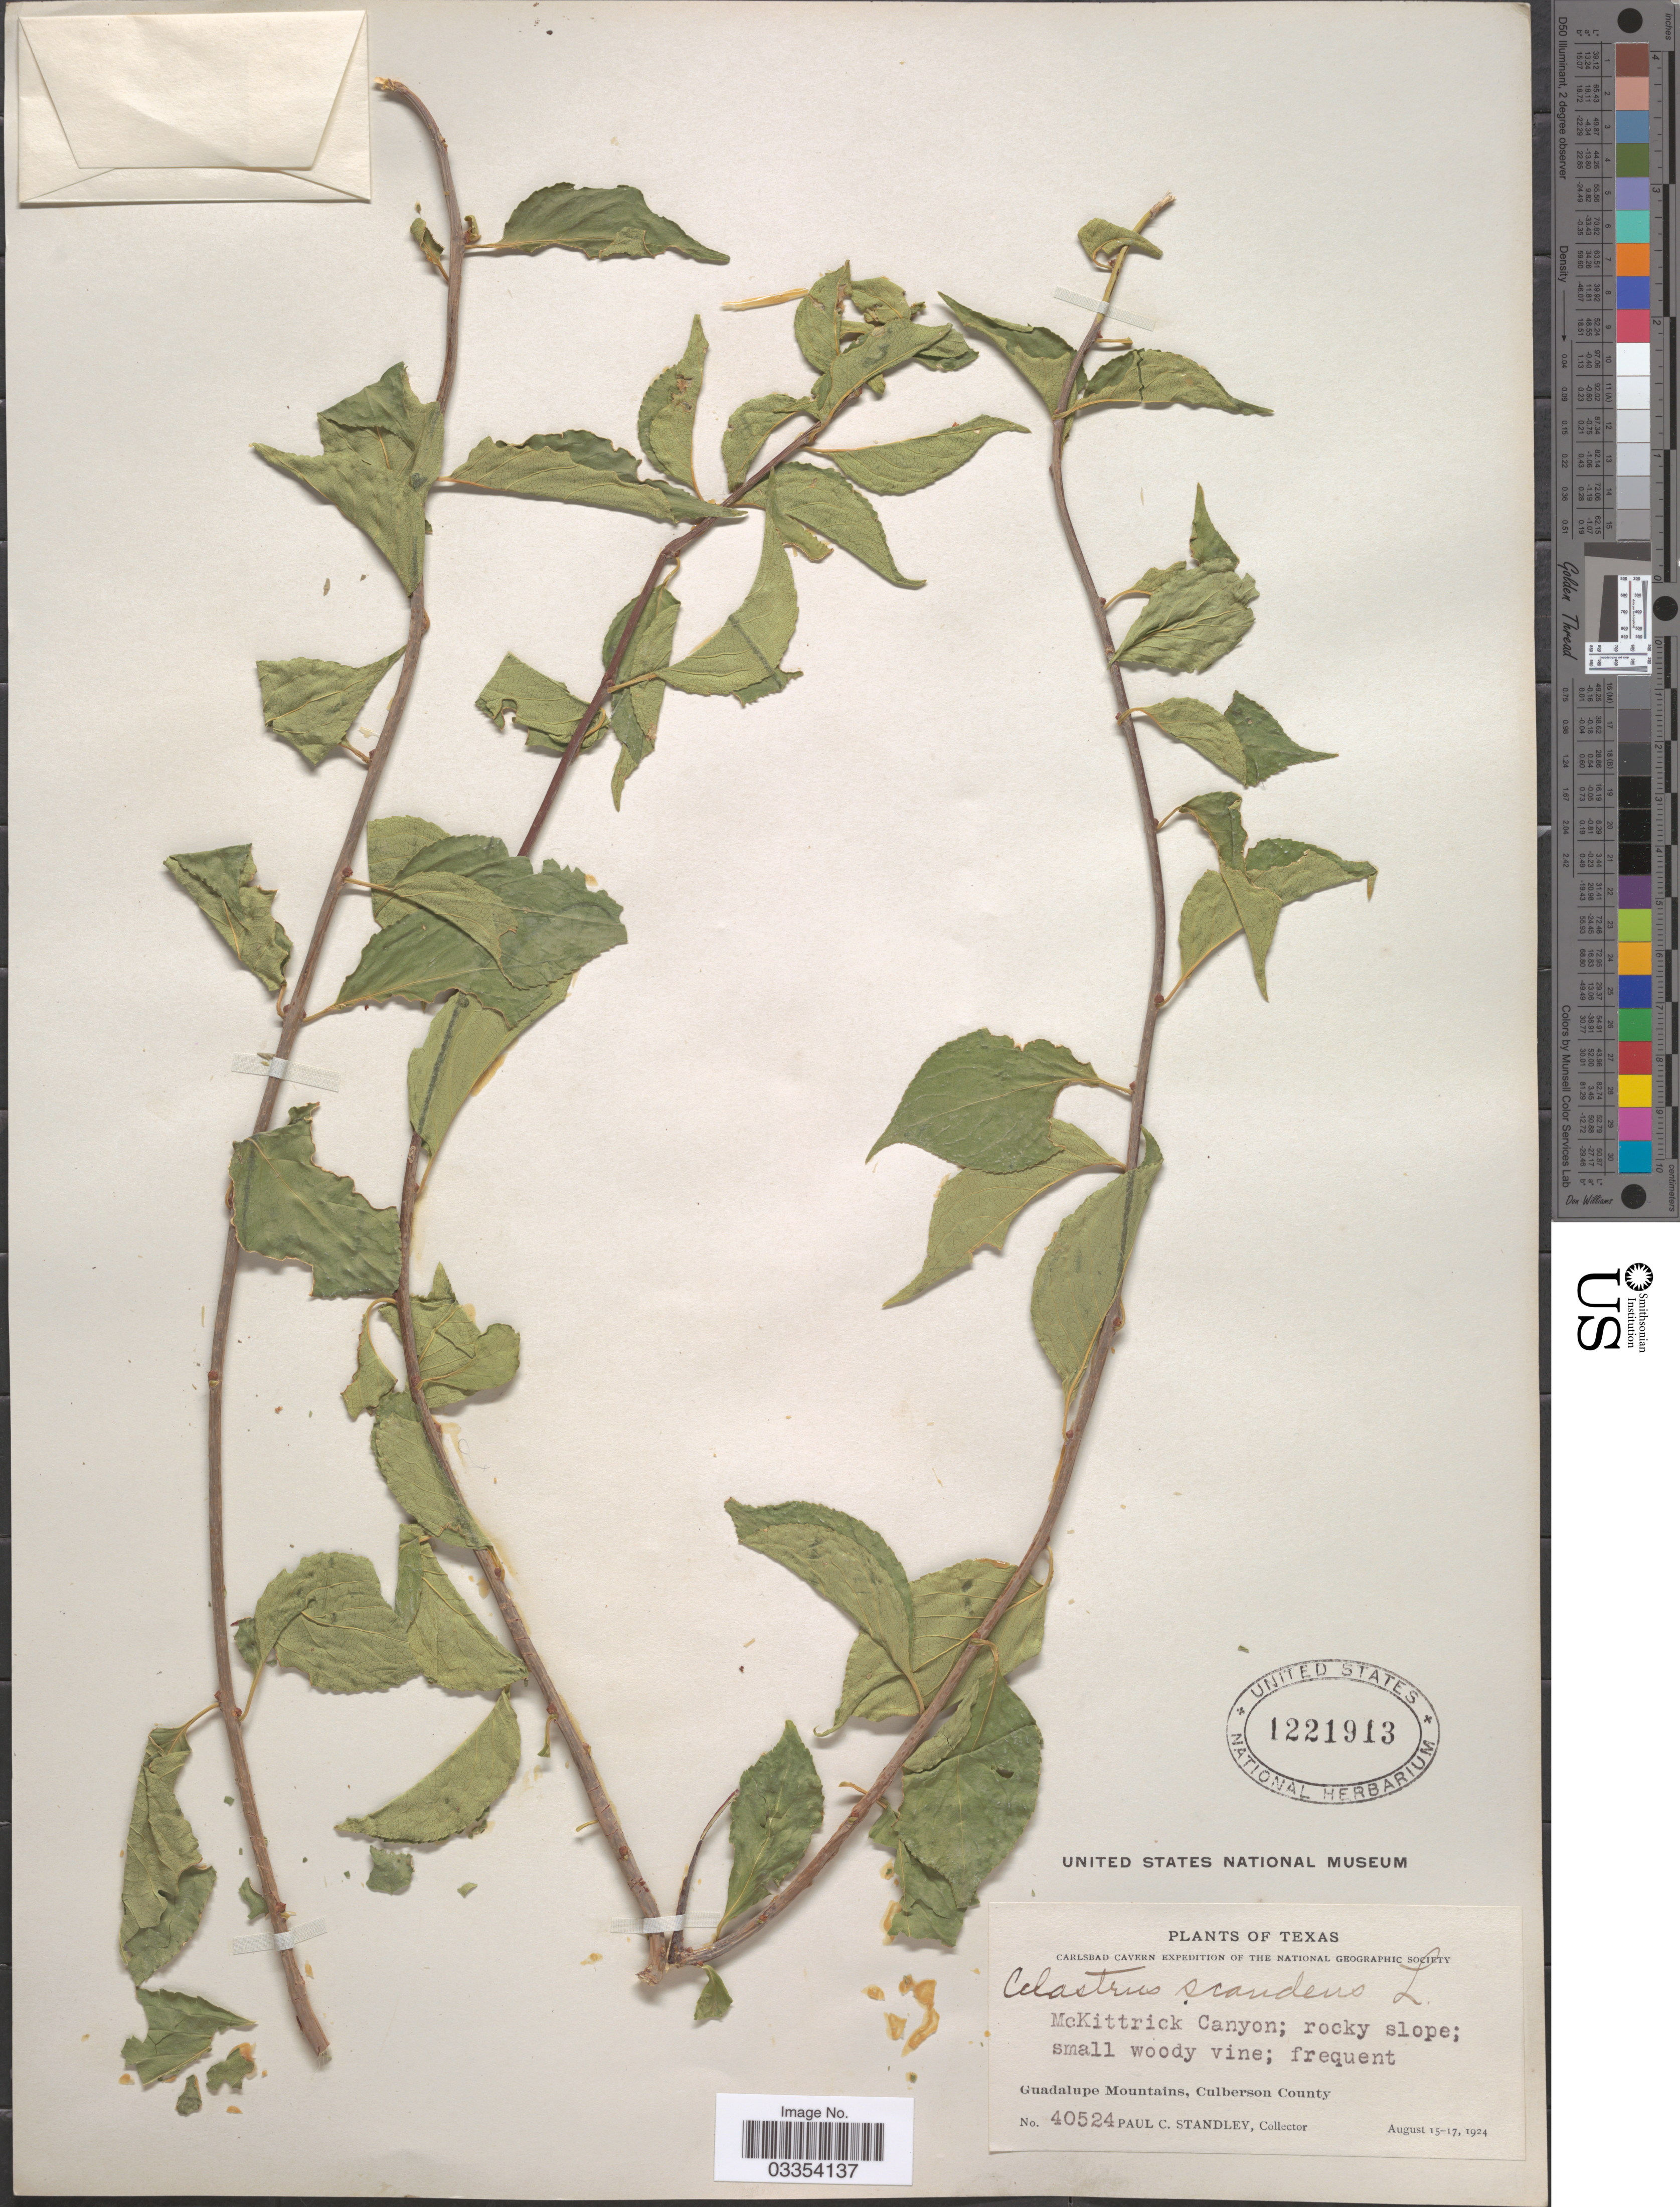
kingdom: Plantae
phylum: Tracheophyta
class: Magnoliopsida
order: Celastrales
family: Celastraceae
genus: Celastrus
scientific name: Celastrus scandens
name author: L.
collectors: P. C. Standley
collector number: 40524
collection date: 1924-08-15/1924-08-17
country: United States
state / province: Texas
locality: Guadalupe Mountains, Culberson County.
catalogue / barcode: US 1221913